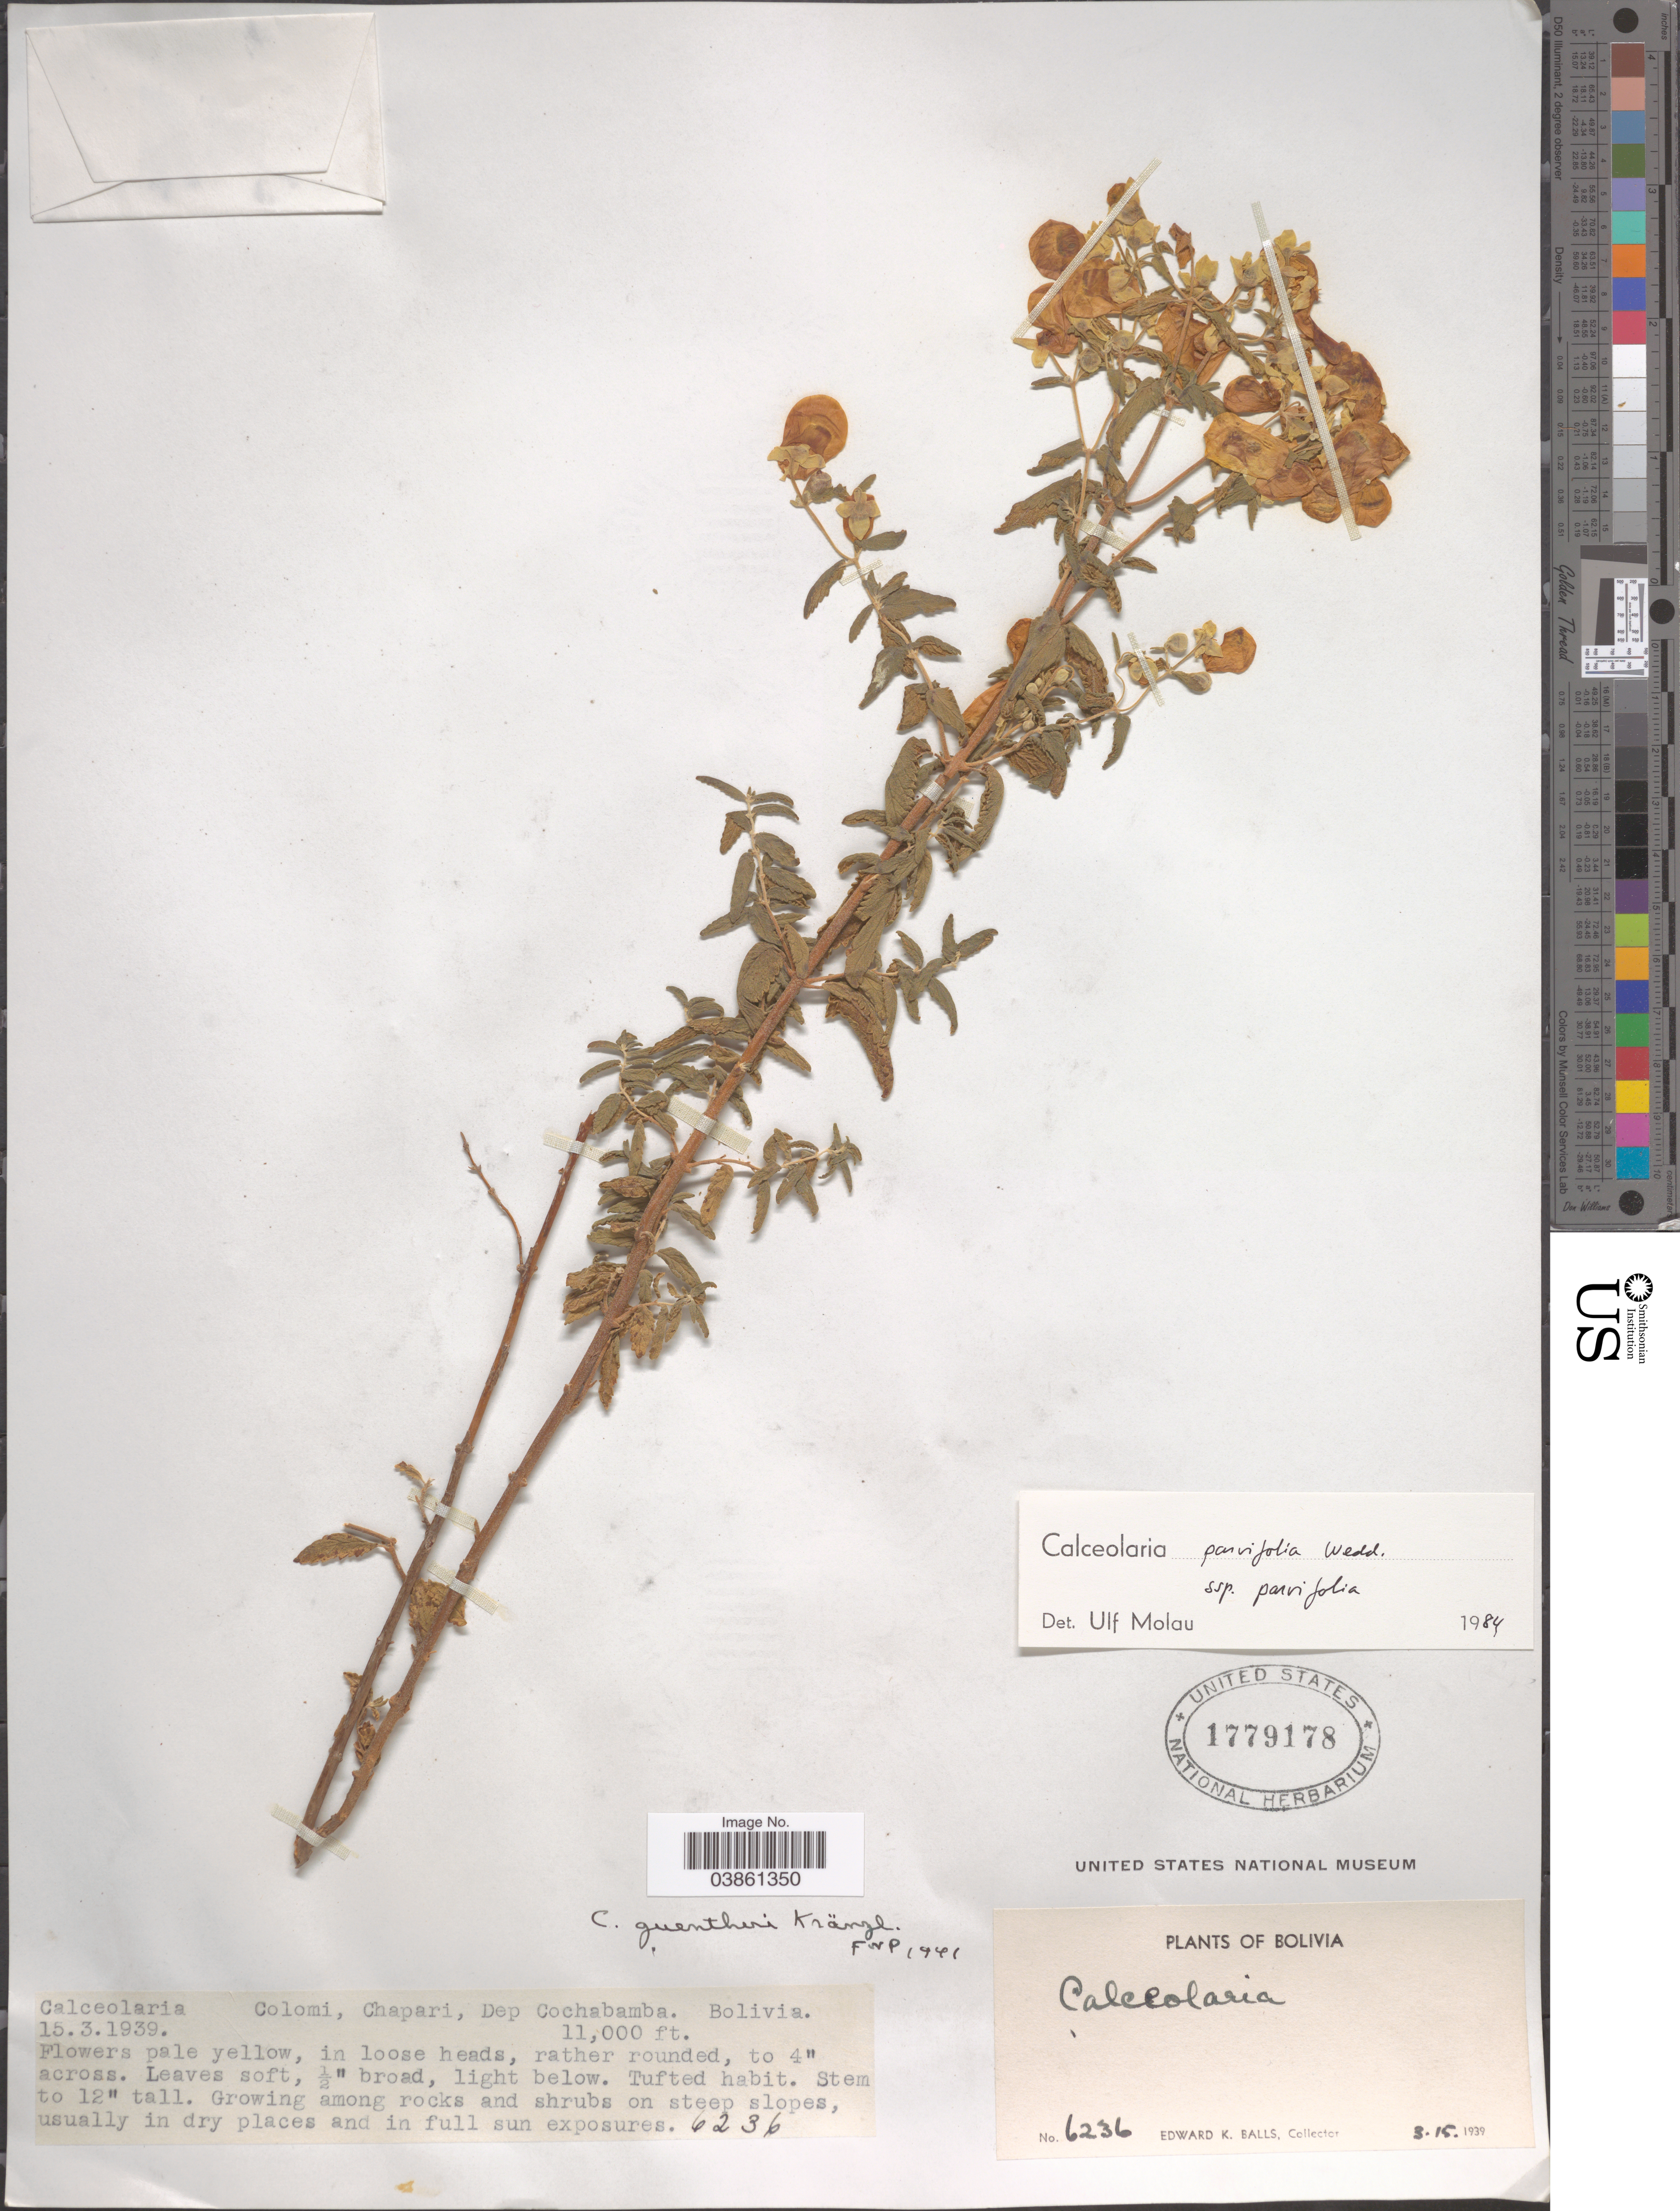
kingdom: Plantae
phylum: Tracheophyta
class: Magnoliopsida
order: Lamiales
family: Calceolariaceae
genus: Calceolaria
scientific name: Calceolaria parvifolia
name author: Wedd.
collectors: E. K. Balls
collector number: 6236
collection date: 1939-03-15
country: Bolivia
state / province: Cochabamba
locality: Colomi, Chapari. Dep. Cochabamba.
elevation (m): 3353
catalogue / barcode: US 1779178